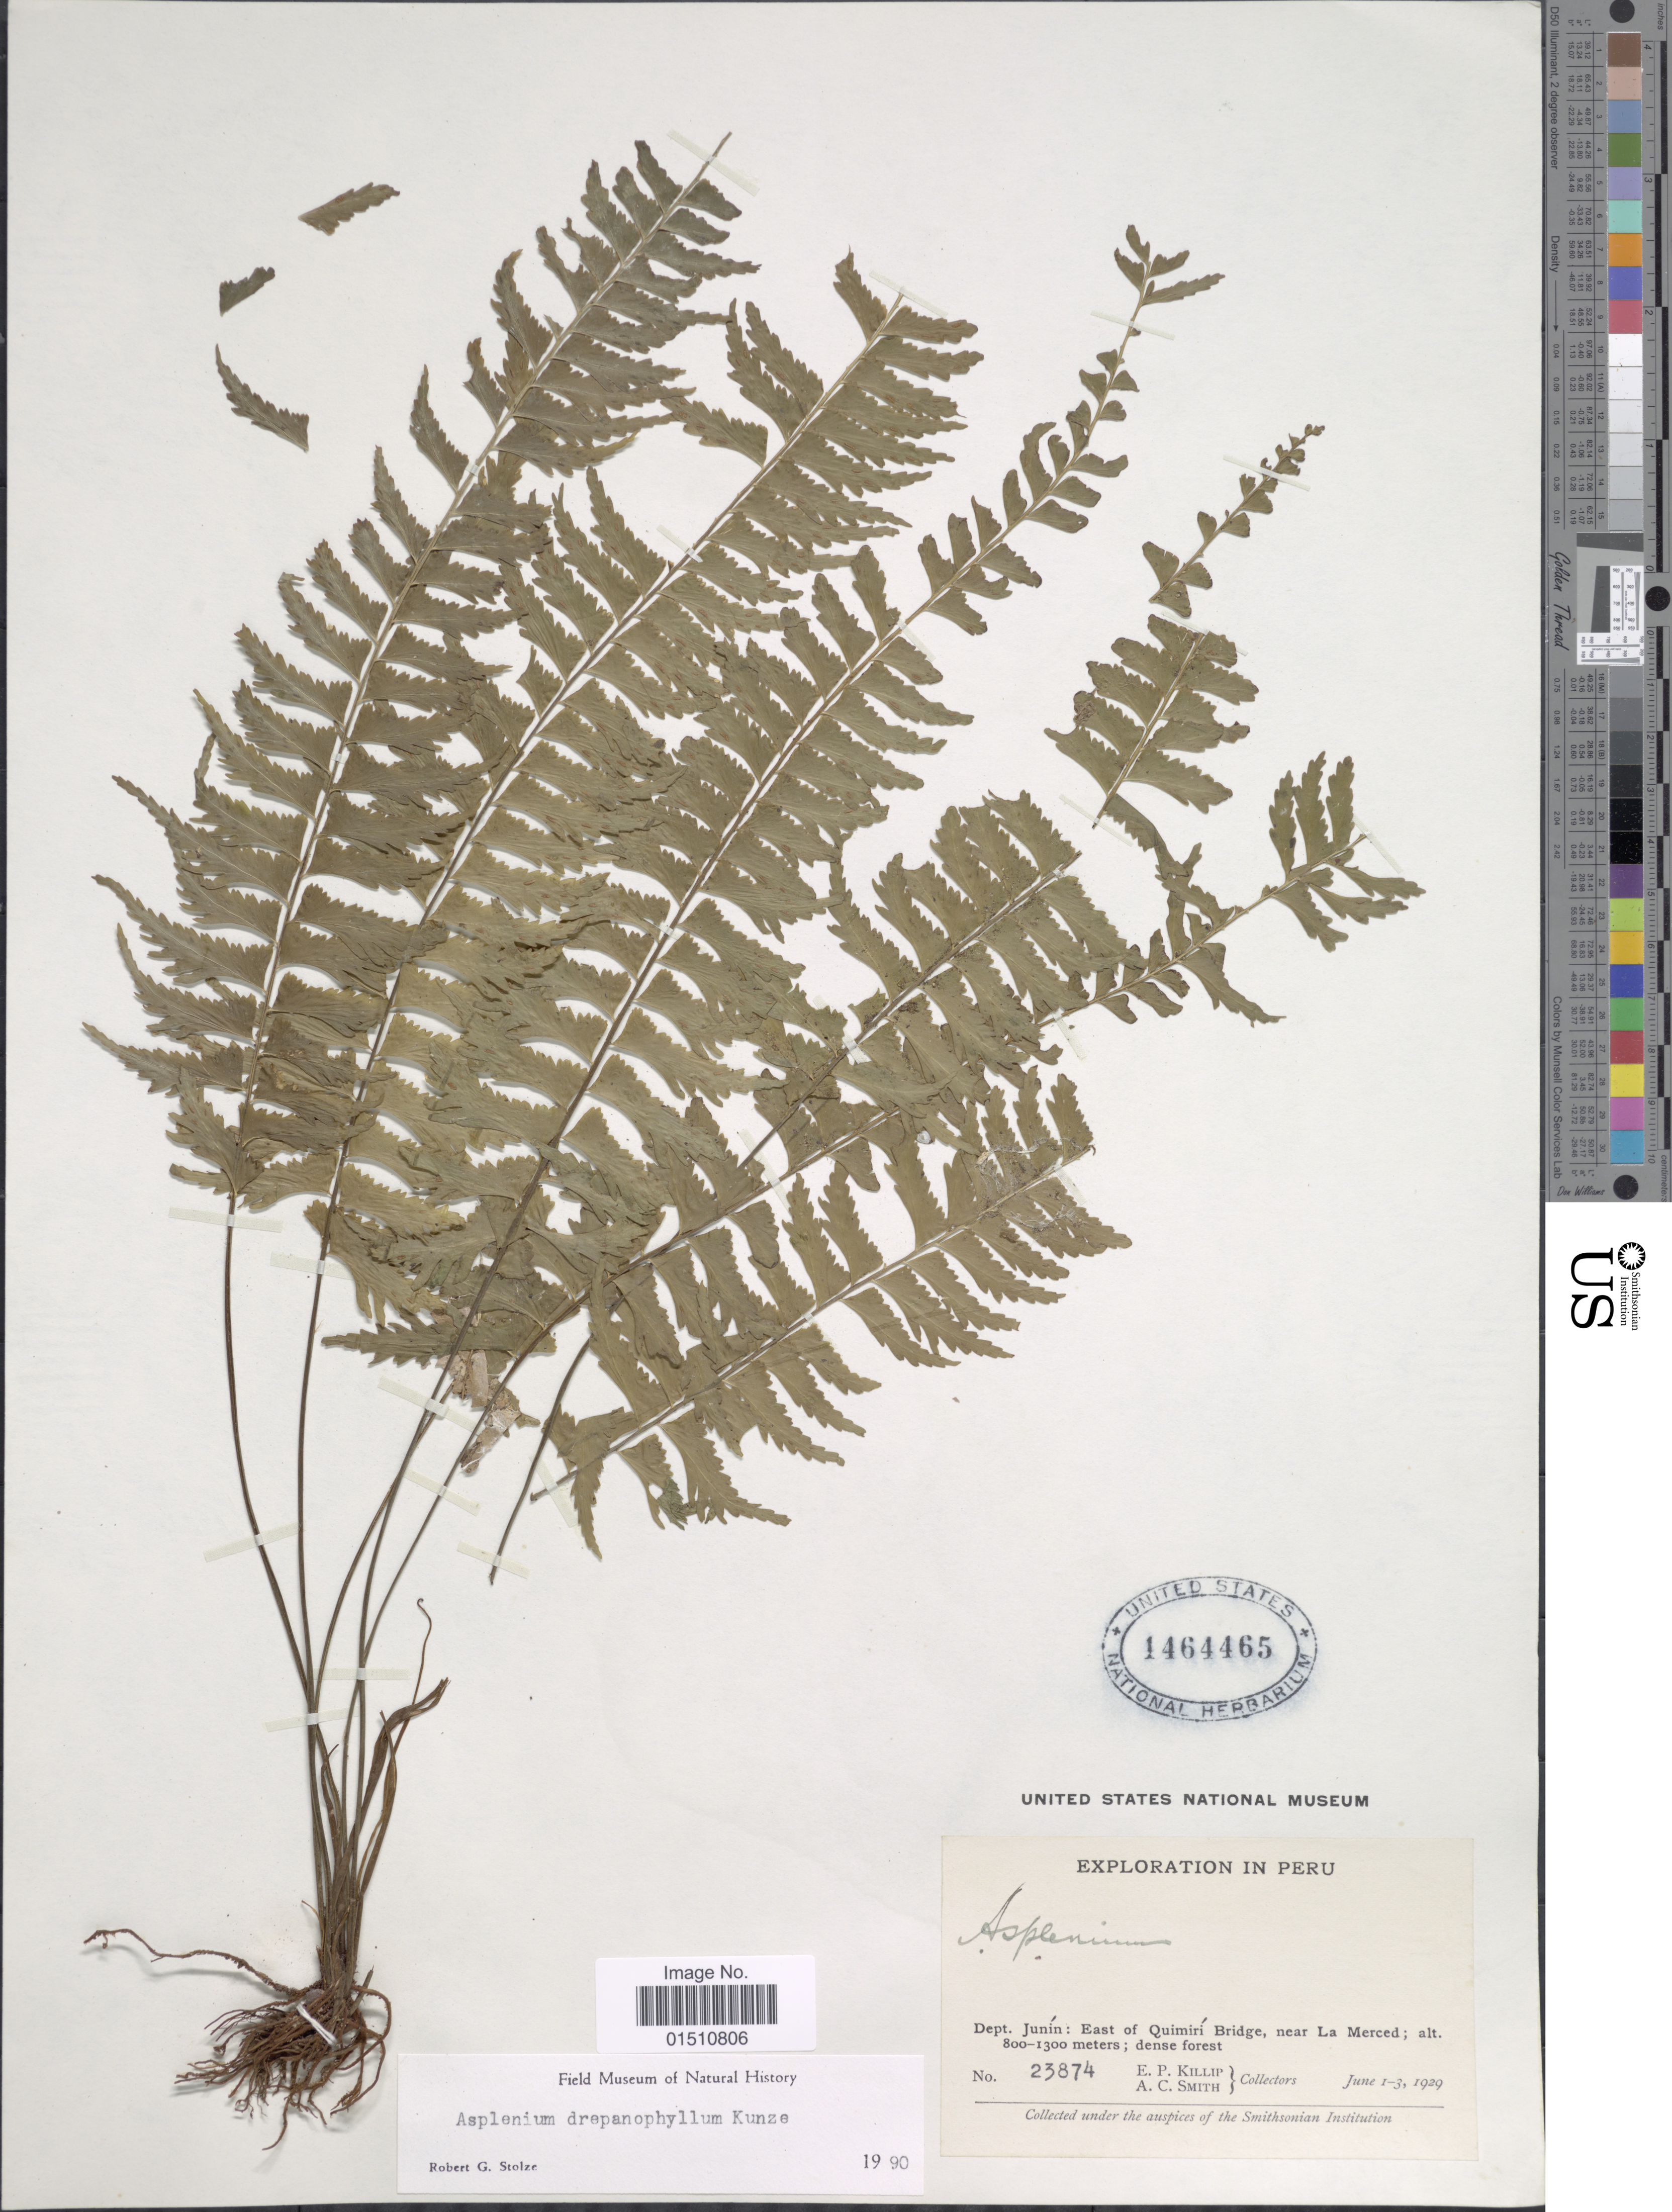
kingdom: Plantae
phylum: Tracheophyta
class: Polypodiopsida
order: Polypodiales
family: Aspleniaceae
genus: Asplenium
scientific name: Asplenium drepanophyllum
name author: Kunze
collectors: E. P. Killip & A. C. Smith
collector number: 23874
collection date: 1929-06-01/1929-06-03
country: Peru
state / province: Junín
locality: Peru, Dept. Junin: East of Quimiri Bridge, near La Merced.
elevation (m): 800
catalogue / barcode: US 1464465